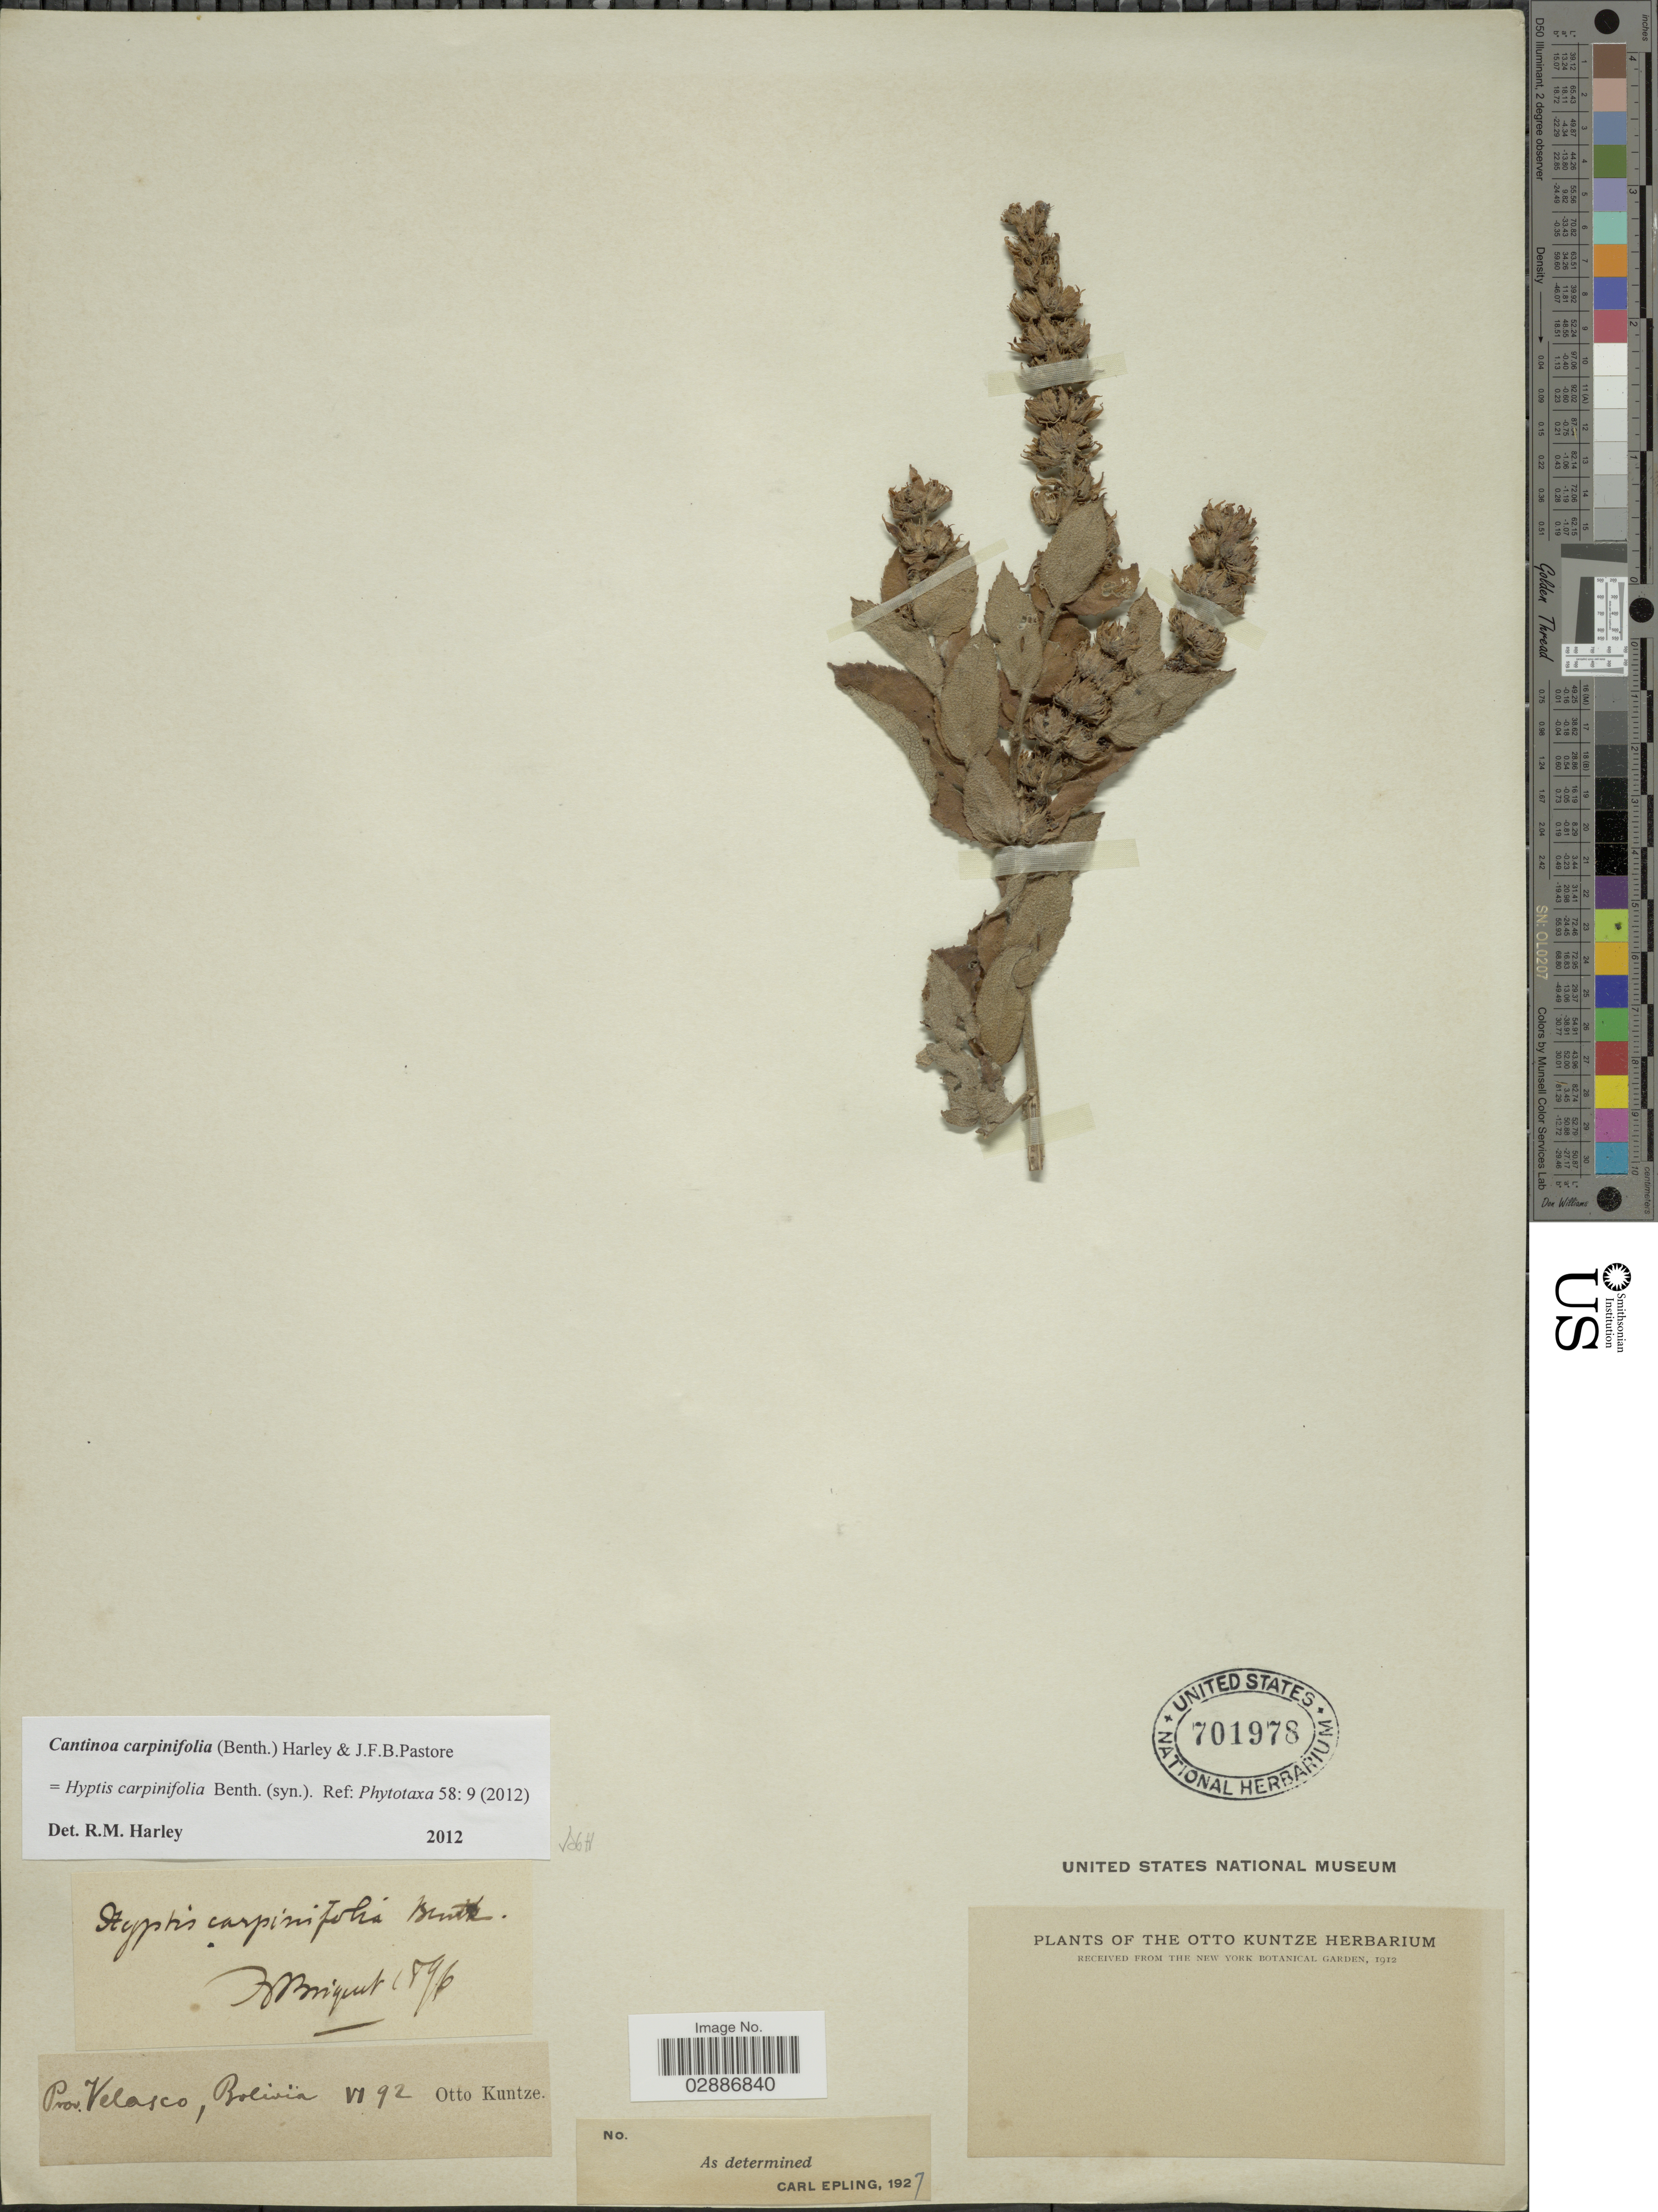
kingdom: Plantae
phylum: Tracheophyta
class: Magnoliopsida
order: Lamiales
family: Lamiaceae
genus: Cantinoa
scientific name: Cantinoa carpinifolia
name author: (Benth.) Harley & J.F.B. Pastore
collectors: C.E.O. Kuntze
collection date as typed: Transcribed d/m/y: /6/92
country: Bolivia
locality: Prov. Velasco.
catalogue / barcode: US 701978